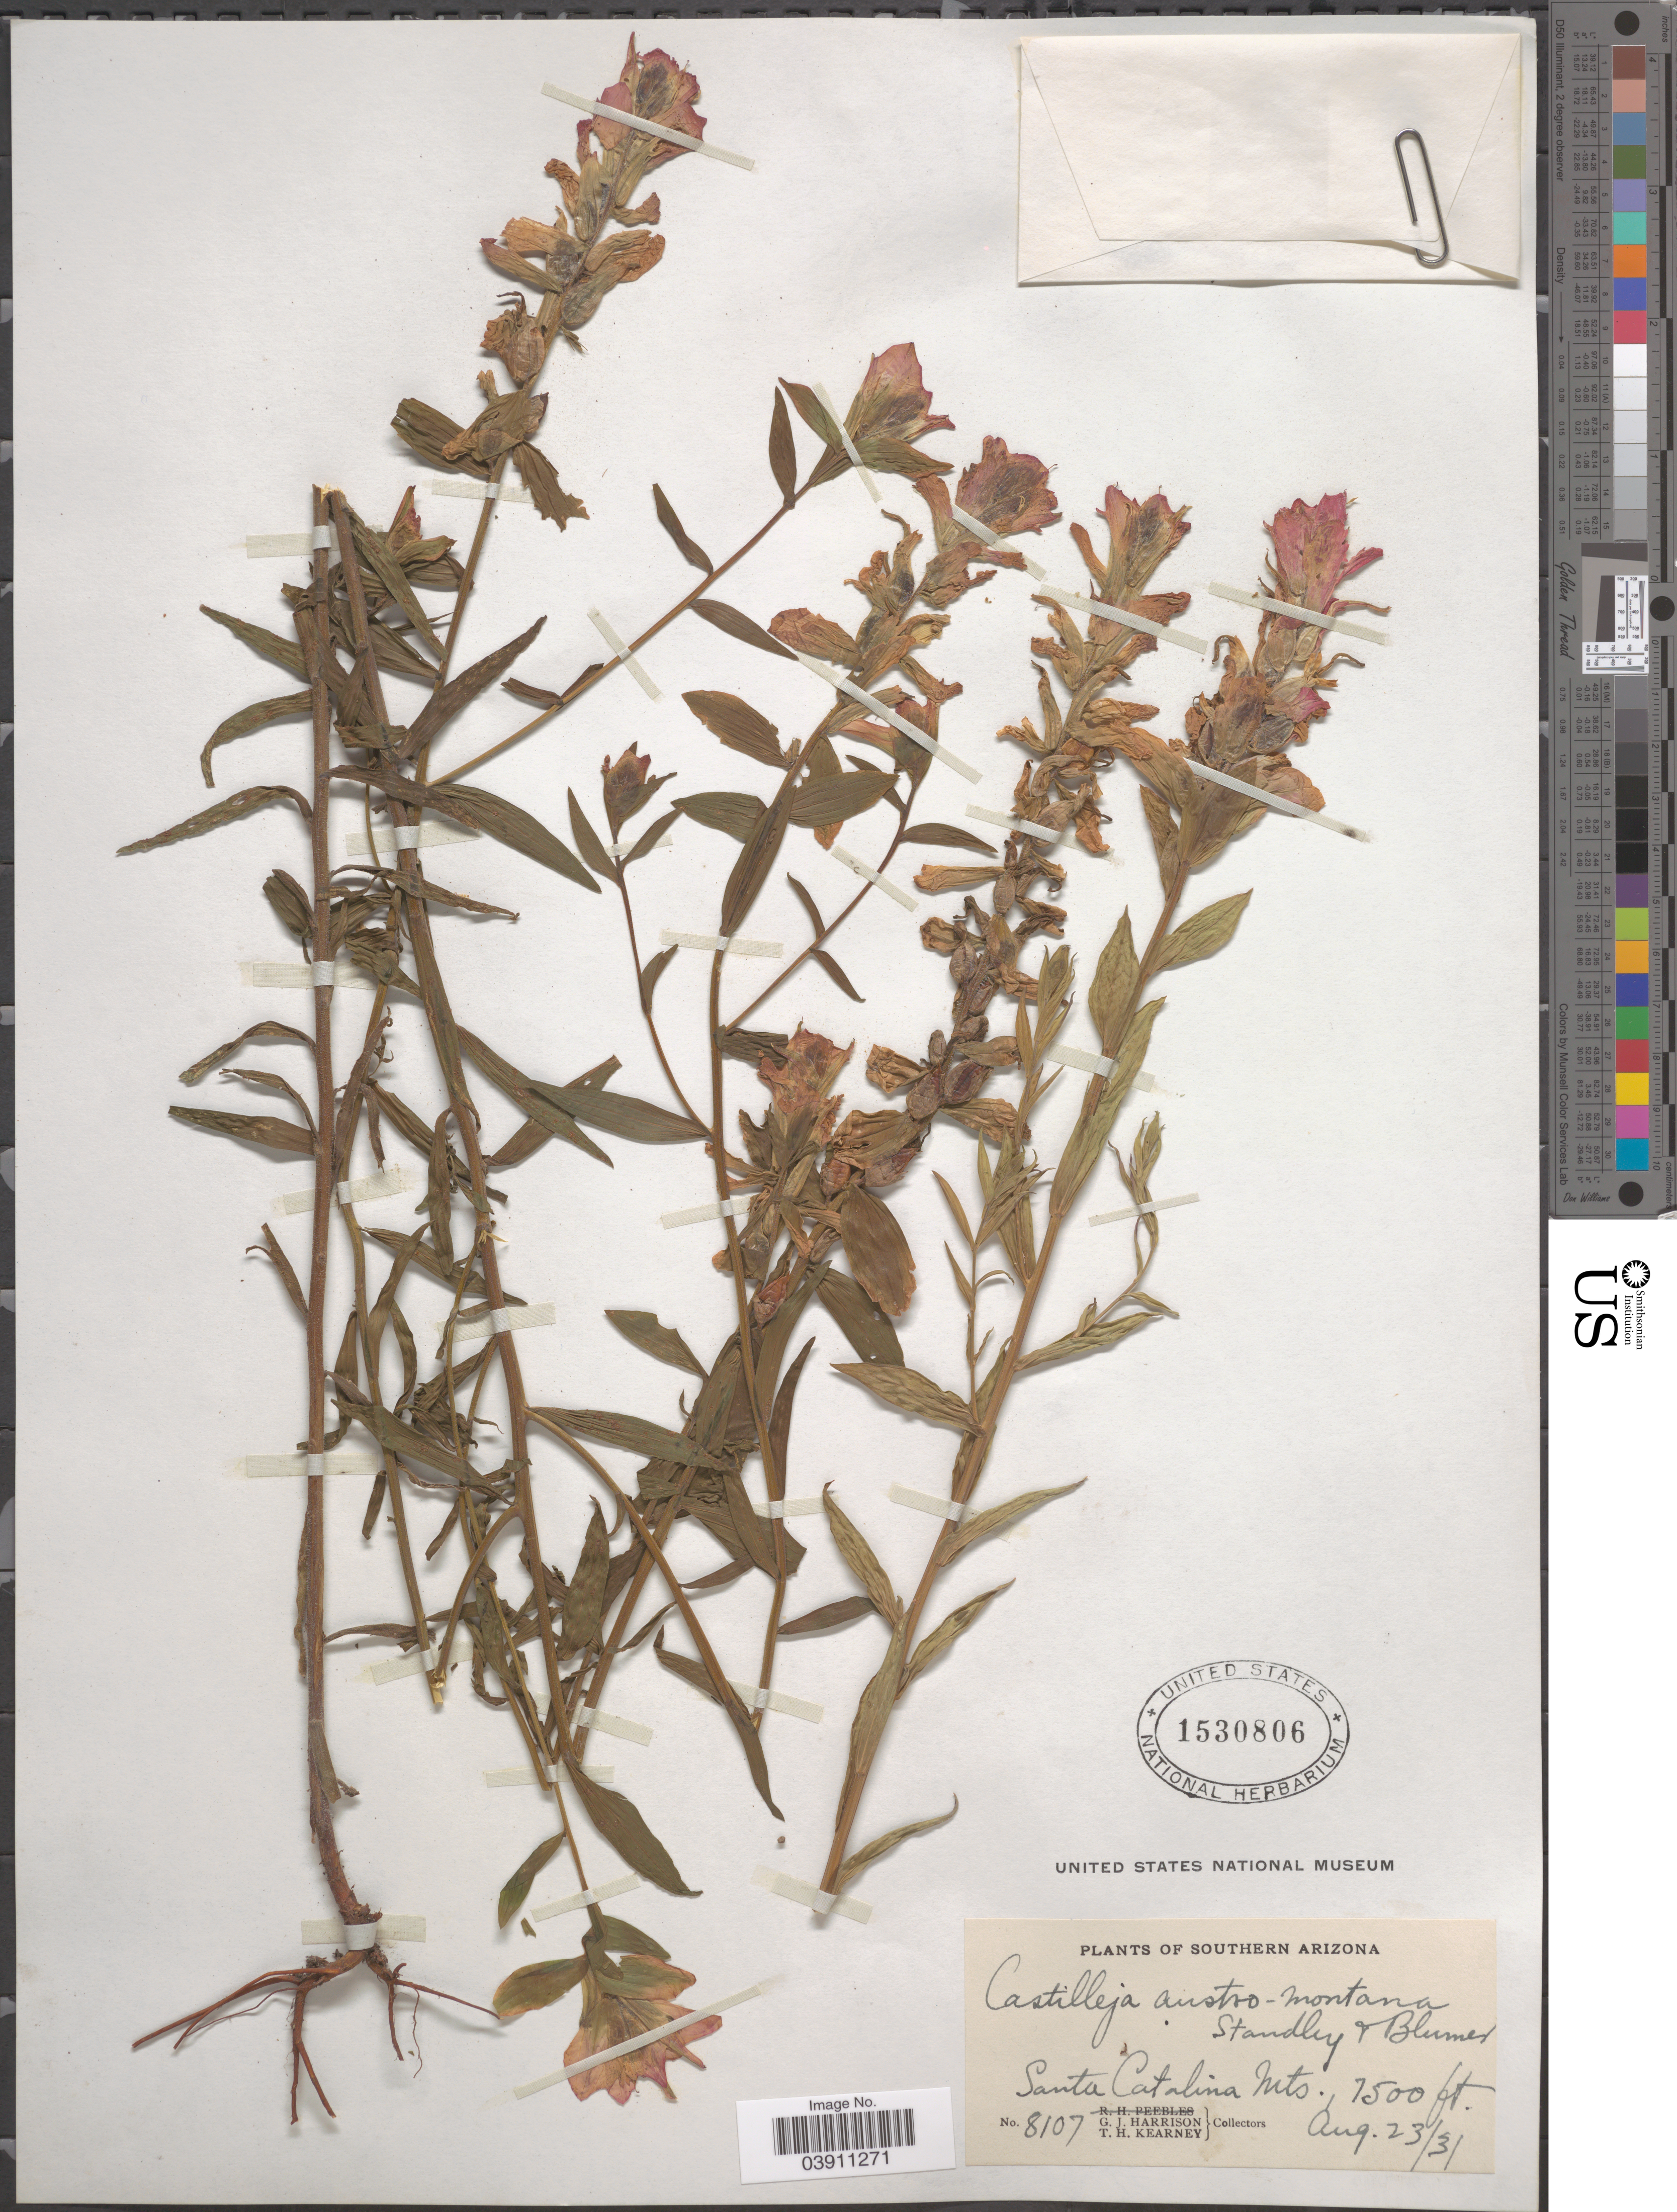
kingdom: Plantae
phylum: Tracheophyta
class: Magnoliopsida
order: Lamiales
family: Orobanchaceae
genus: Castilleja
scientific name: Castilleja austromontana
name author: Standl. & Blumer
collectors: G. J. Harrison & T. H. Kearney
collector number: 8107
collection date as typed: Transcribed d/m/y: 23/8/31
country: United States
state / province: Arizona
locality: Southern Arizona. Santa Catalina Mts.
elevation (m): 2286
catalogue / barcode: US 1530806